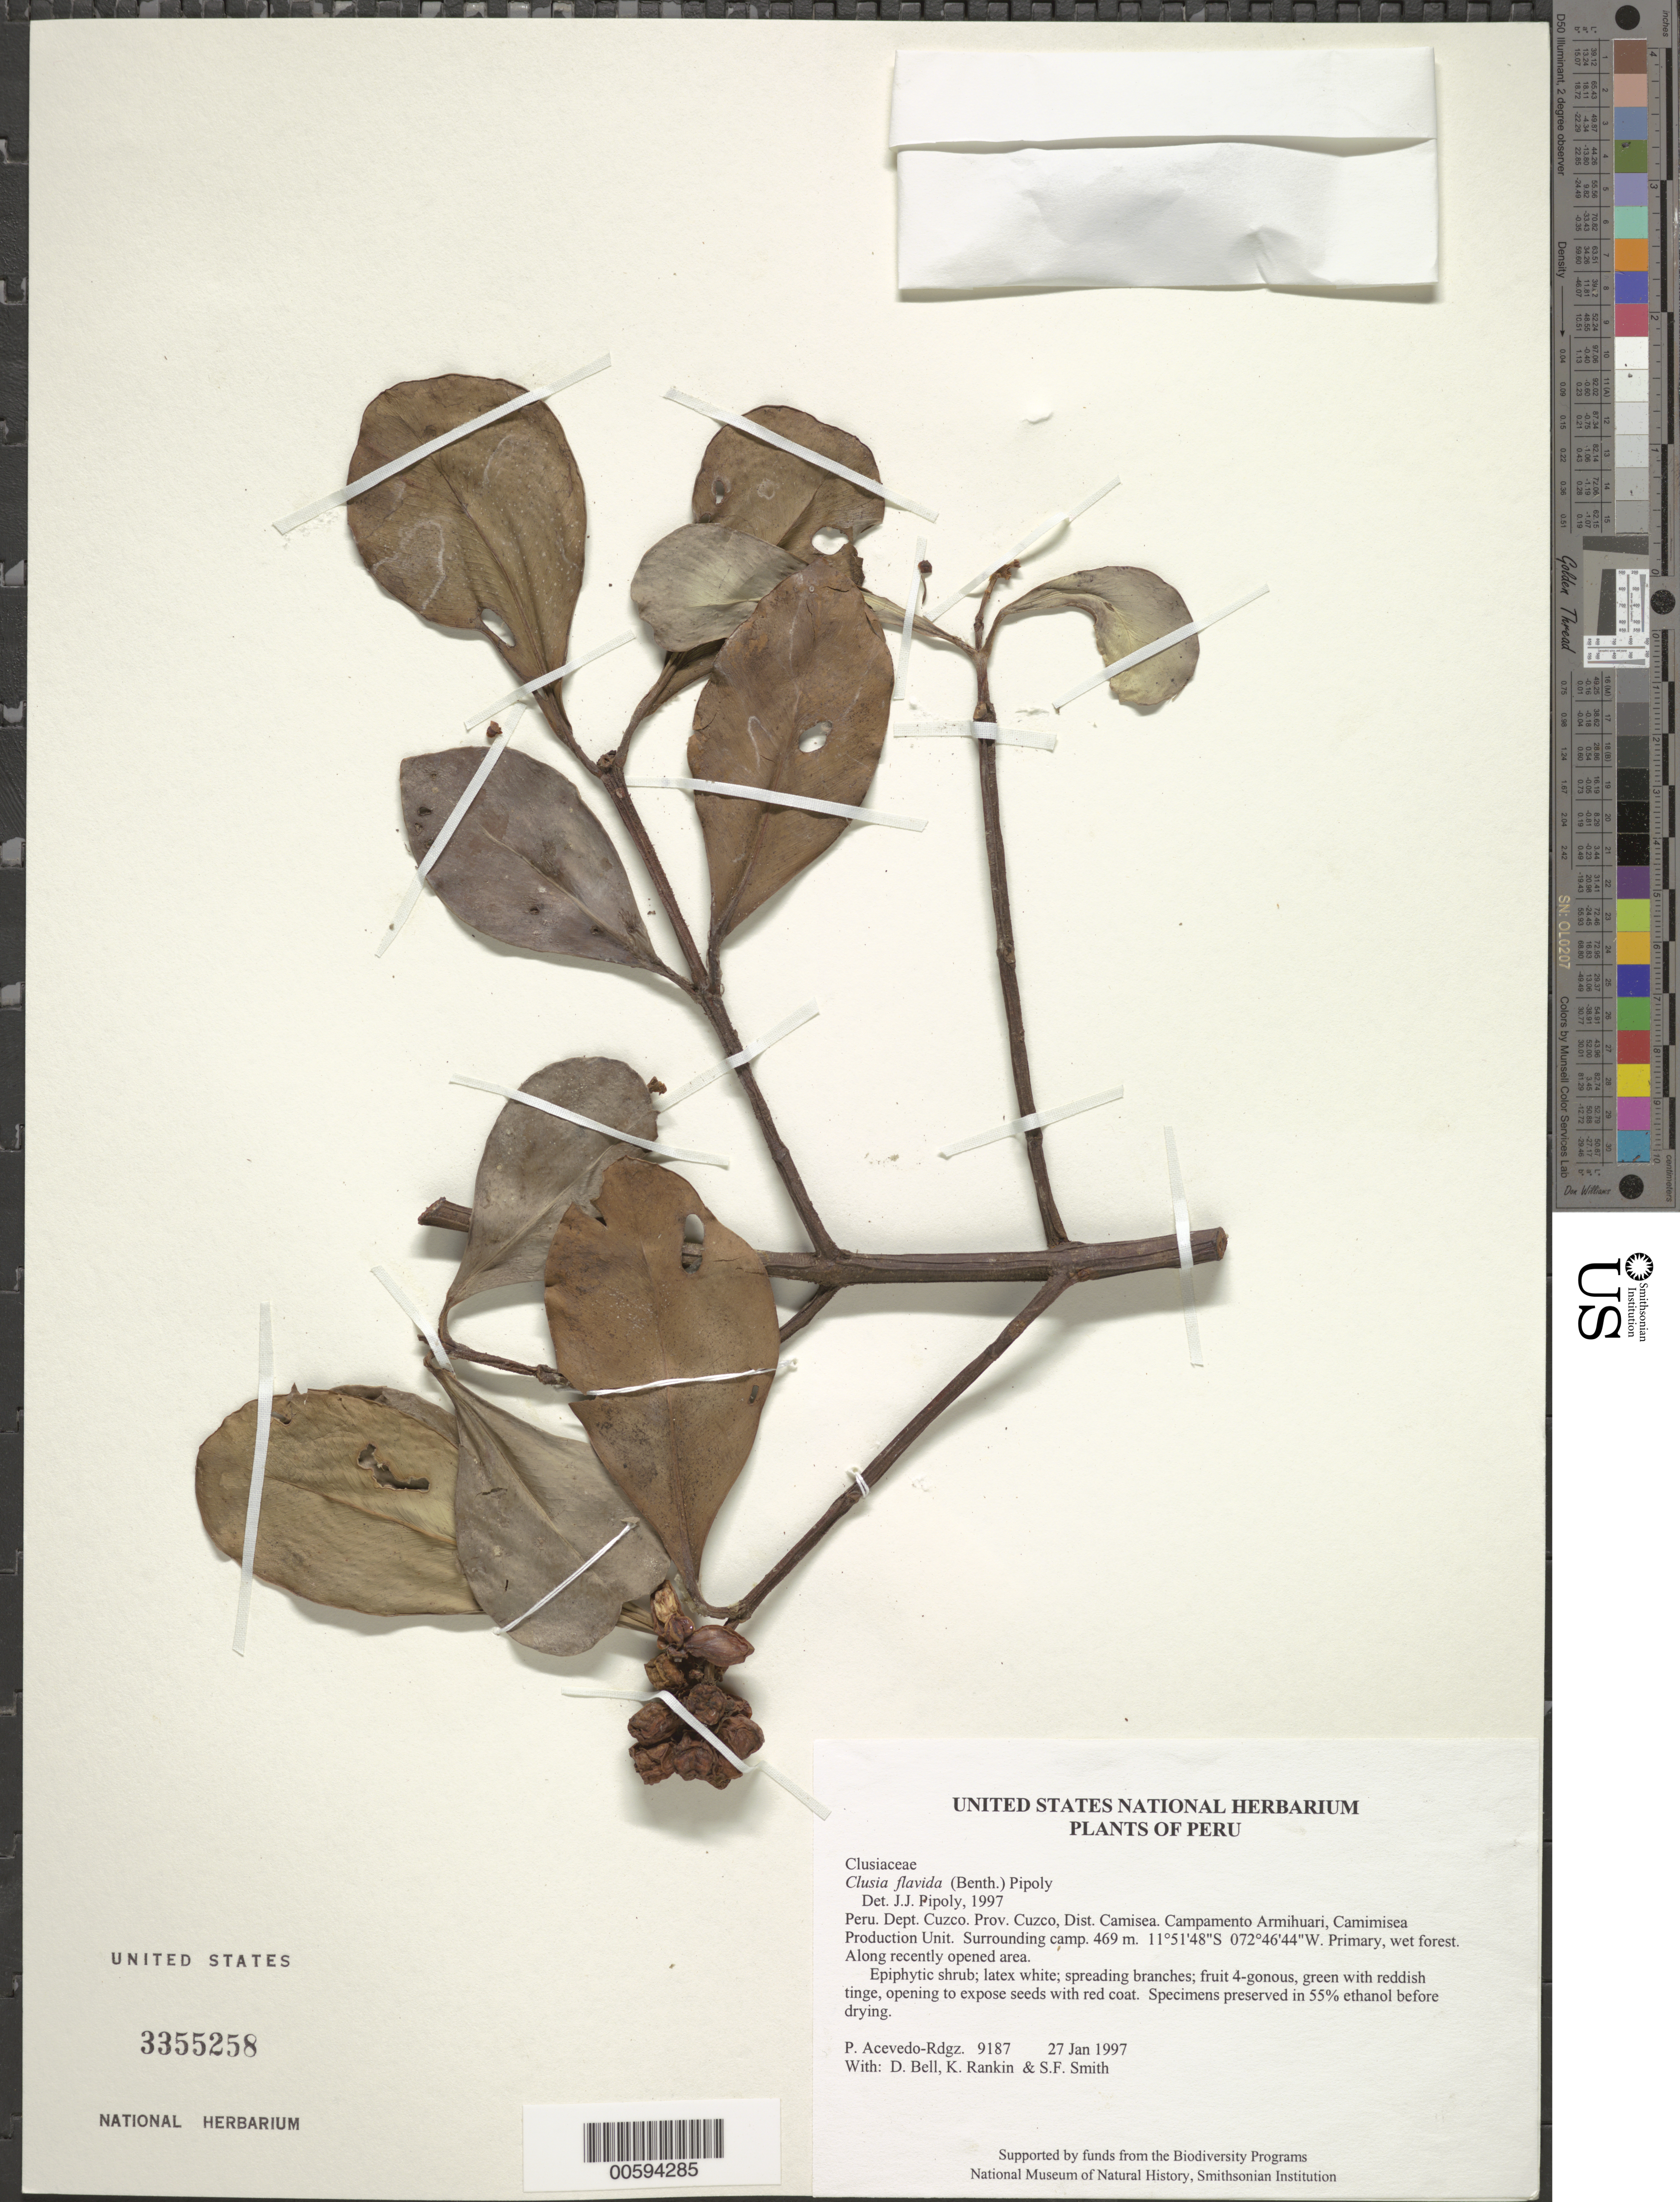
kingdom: Plantae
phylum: Tracheophyta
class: Magnoliopsida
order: Malpighiales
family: Clusiaceae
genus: Clusia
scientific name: Clusia flavida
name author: (Benth.) Pipoly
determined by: Pipoly, J. J., III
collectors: P. Acevedo-Rodr., D. A. Bell, K. B. Rankin & S.F. Smith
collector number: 9187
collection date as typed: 27 Jan 1997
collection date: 1997-01-27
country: Peru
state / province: Cusco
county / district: Cusco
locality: Districto Camisea, Campamento Armihuari, Camimisea Production Unit. Surrounding camp.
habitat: Primary, wet forest. Along recently opened area.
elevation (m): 469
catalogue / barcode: US 3355258